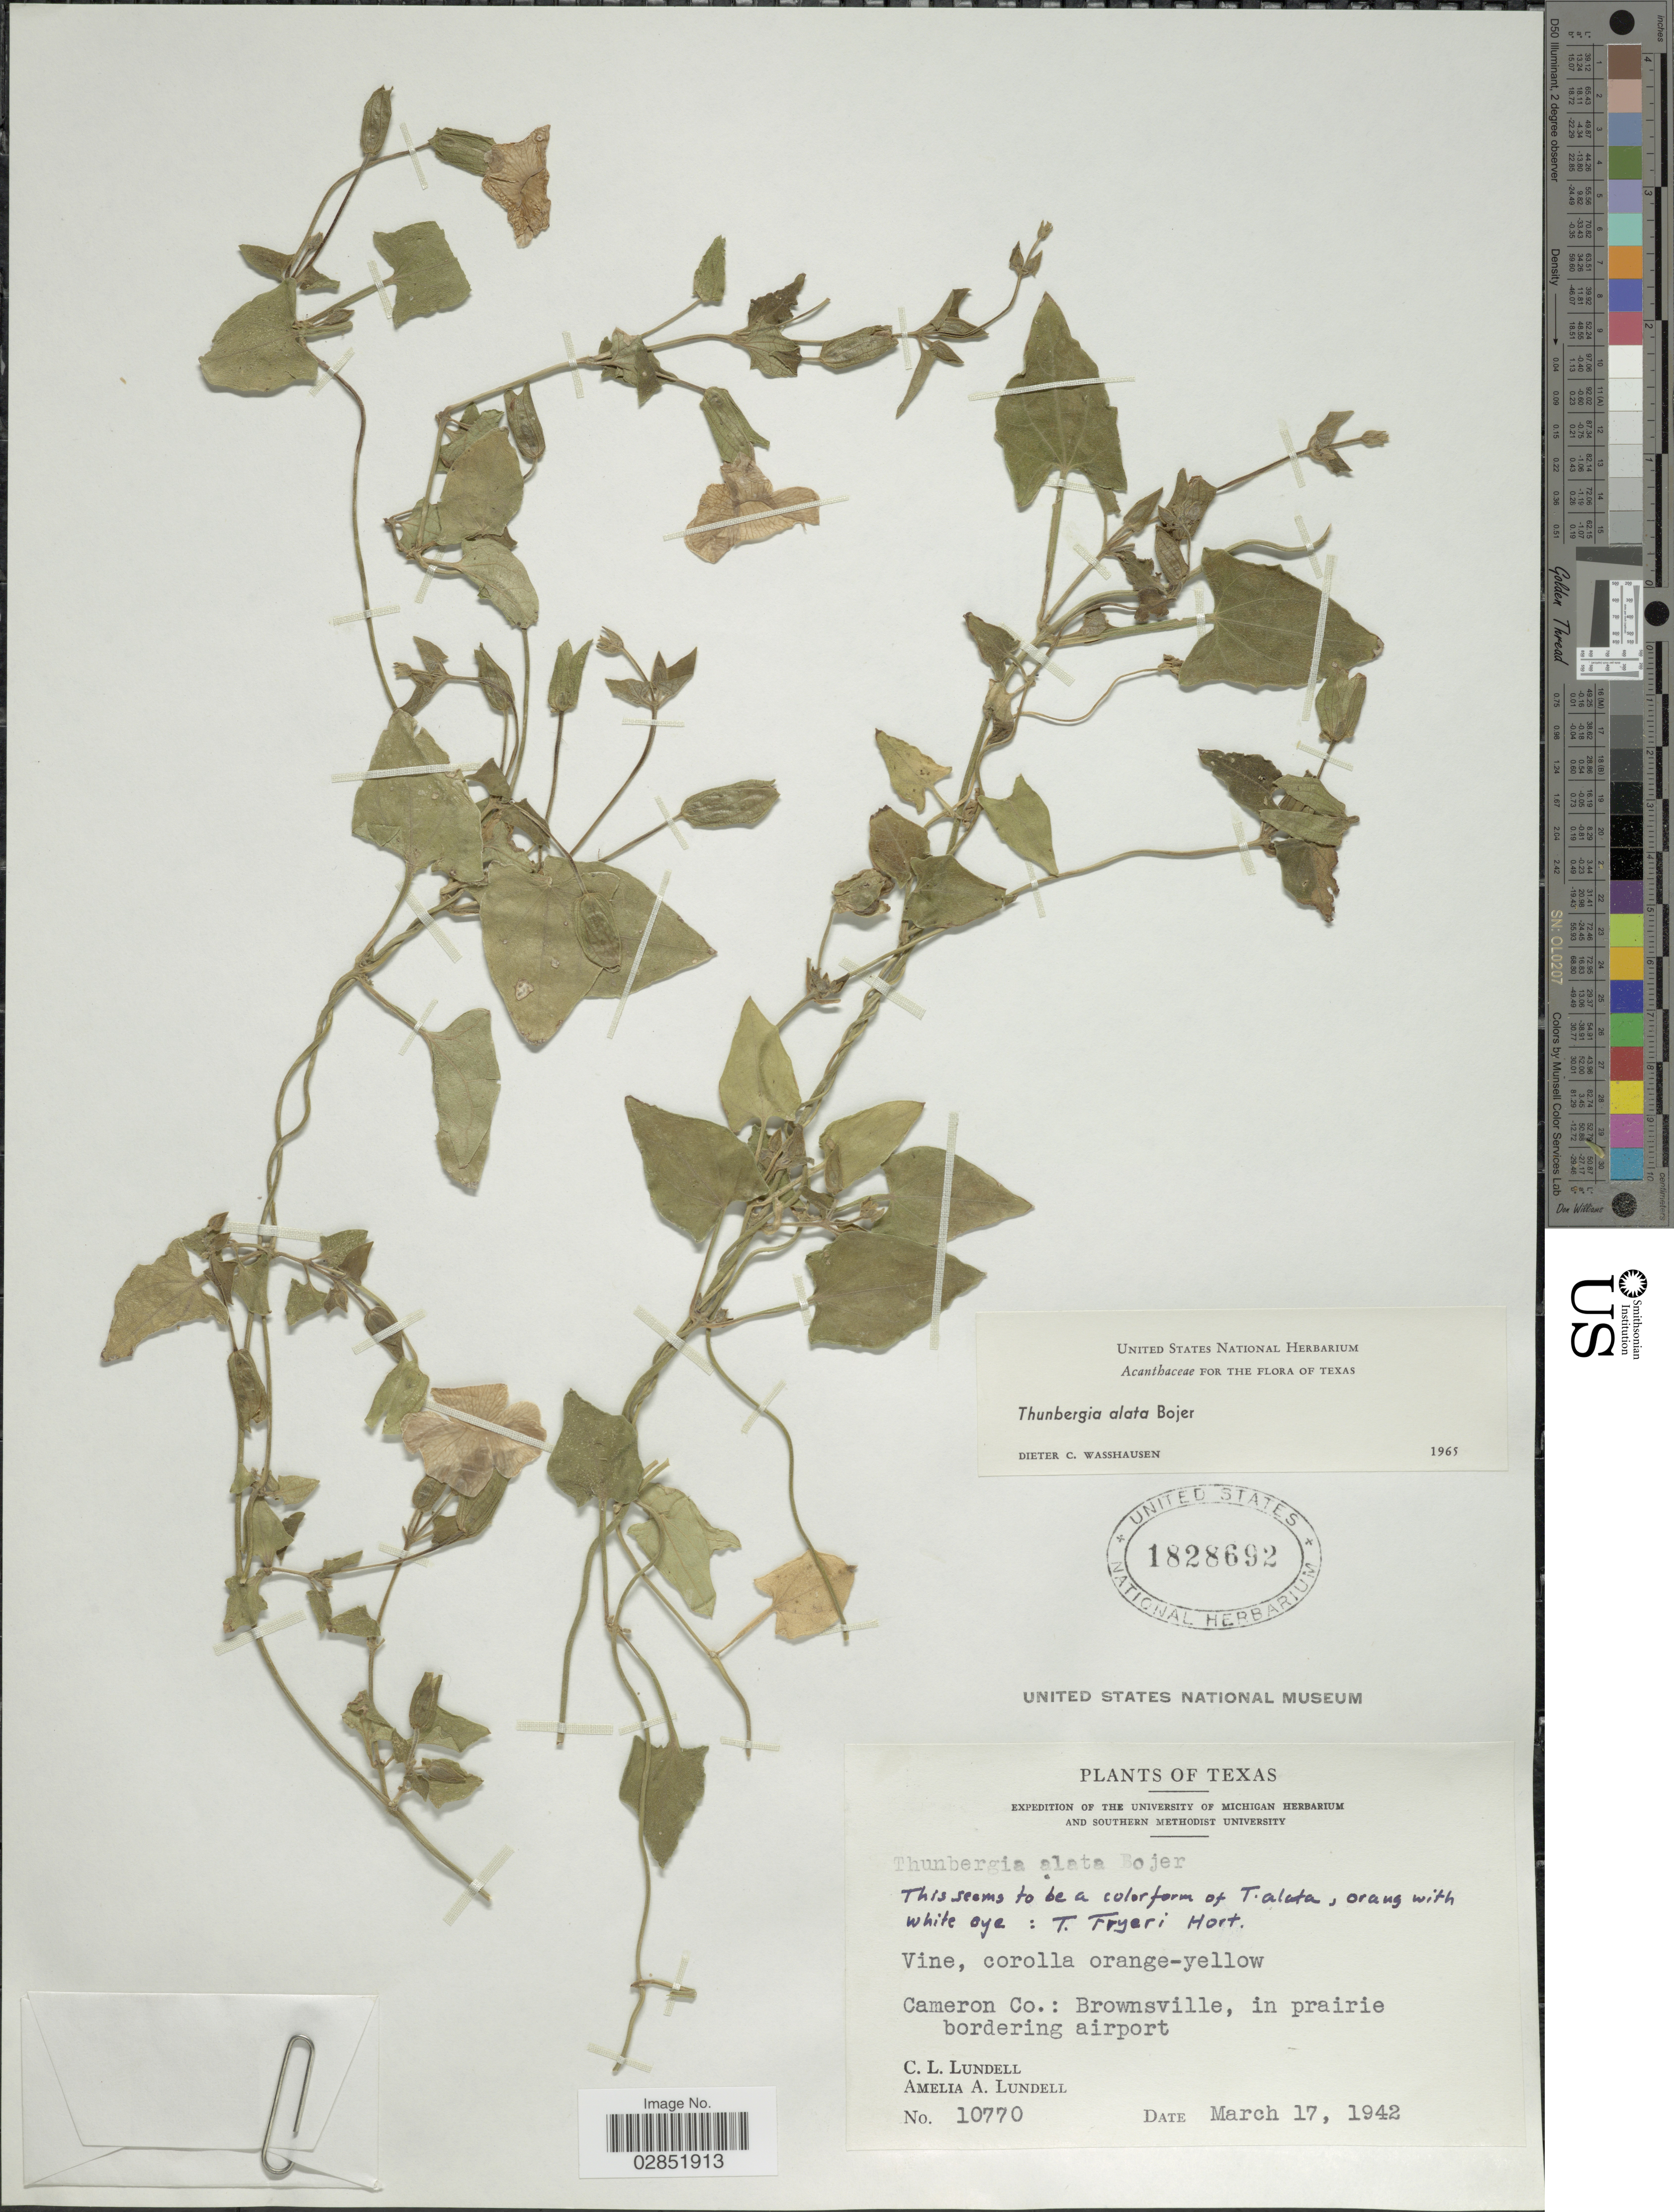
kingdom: Plantae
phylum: Tracheophyta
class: Magnoliopsida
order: Lamiales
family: Acanthaceae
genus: Thunbergia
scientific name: Thunbergia alata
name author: Bojer ex Sims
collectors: C. L. Lundell & A. A. Lundell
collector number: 10770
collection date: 1942-03-17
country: United States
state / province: Texas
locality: Cameron Co.: Brownsville.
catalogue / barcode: US 1828692